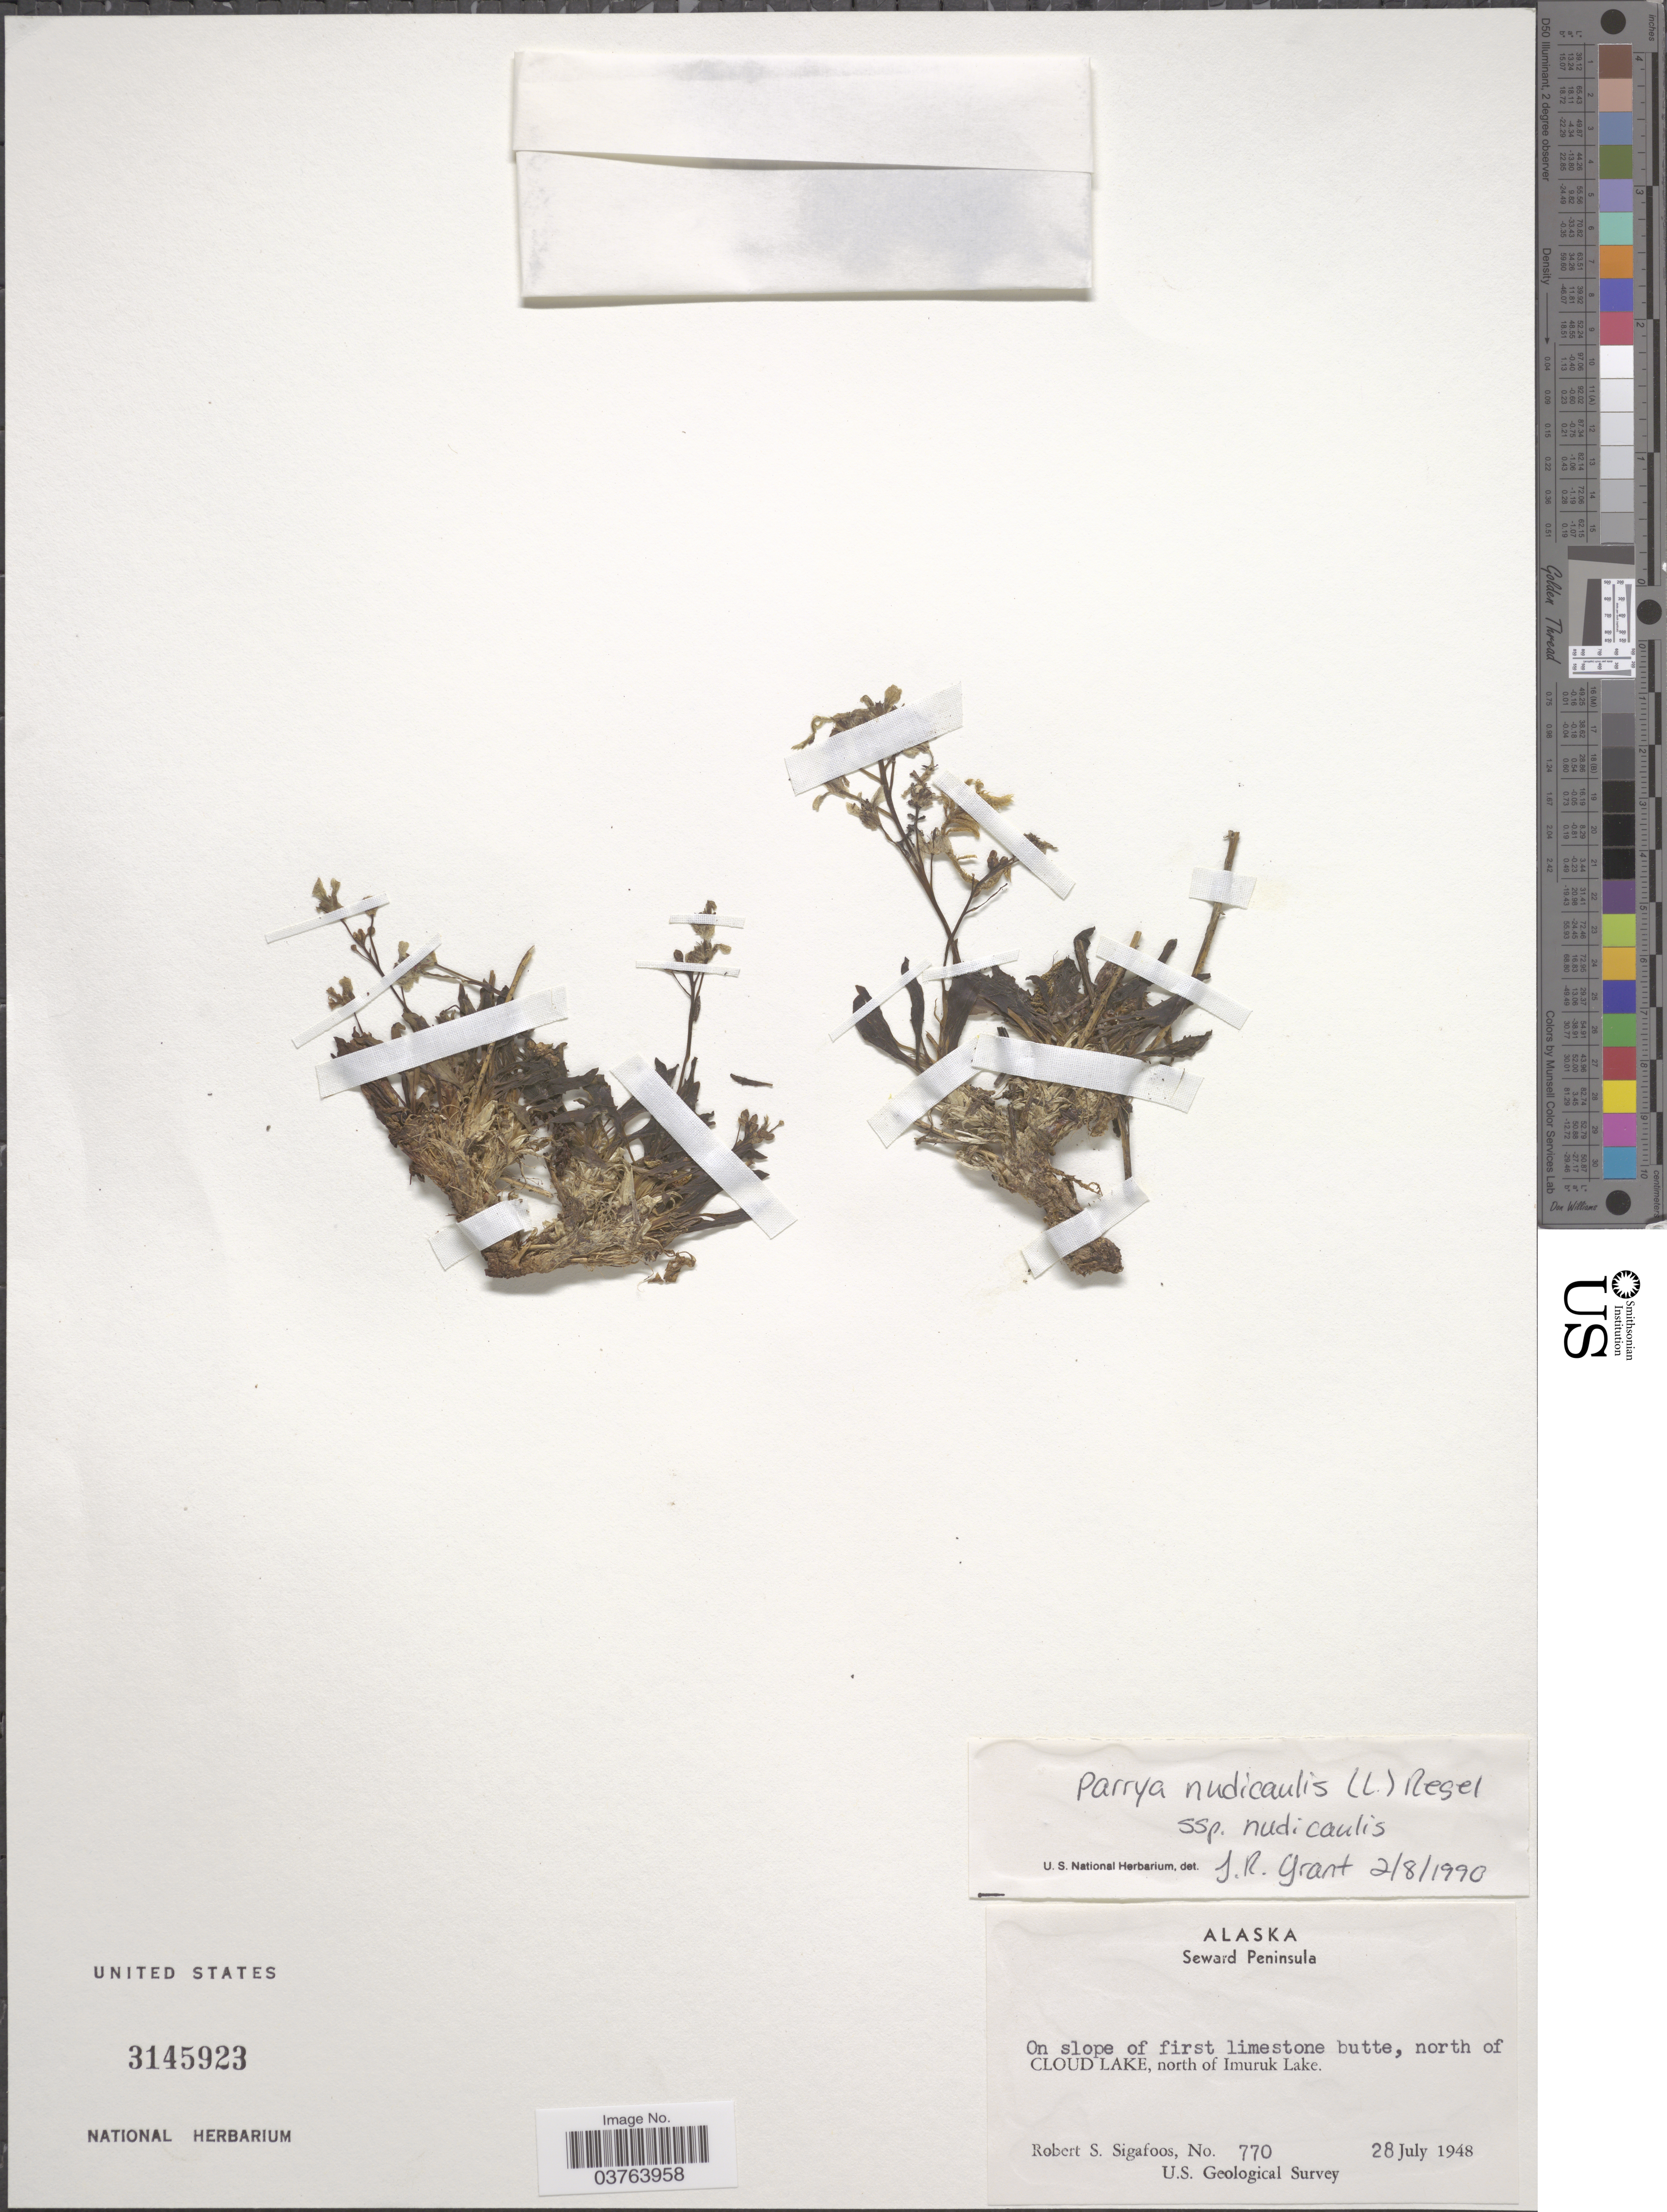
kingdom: Plantae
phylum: Tracheophyta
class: Magnoliopsida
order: Brassicales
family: Brassicaceae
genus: Parrya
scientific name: Parrya nudicaulis subsp. nudicaulis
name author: (L.) Regel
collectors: R. Sigafoos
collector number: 770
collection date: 1948-07-28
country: United States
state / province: Alaska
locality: Seward Peninsula. On slope of first limestone butte, north of Cloud Lake, north of Imuruk Lake.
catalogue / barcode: US 3145923